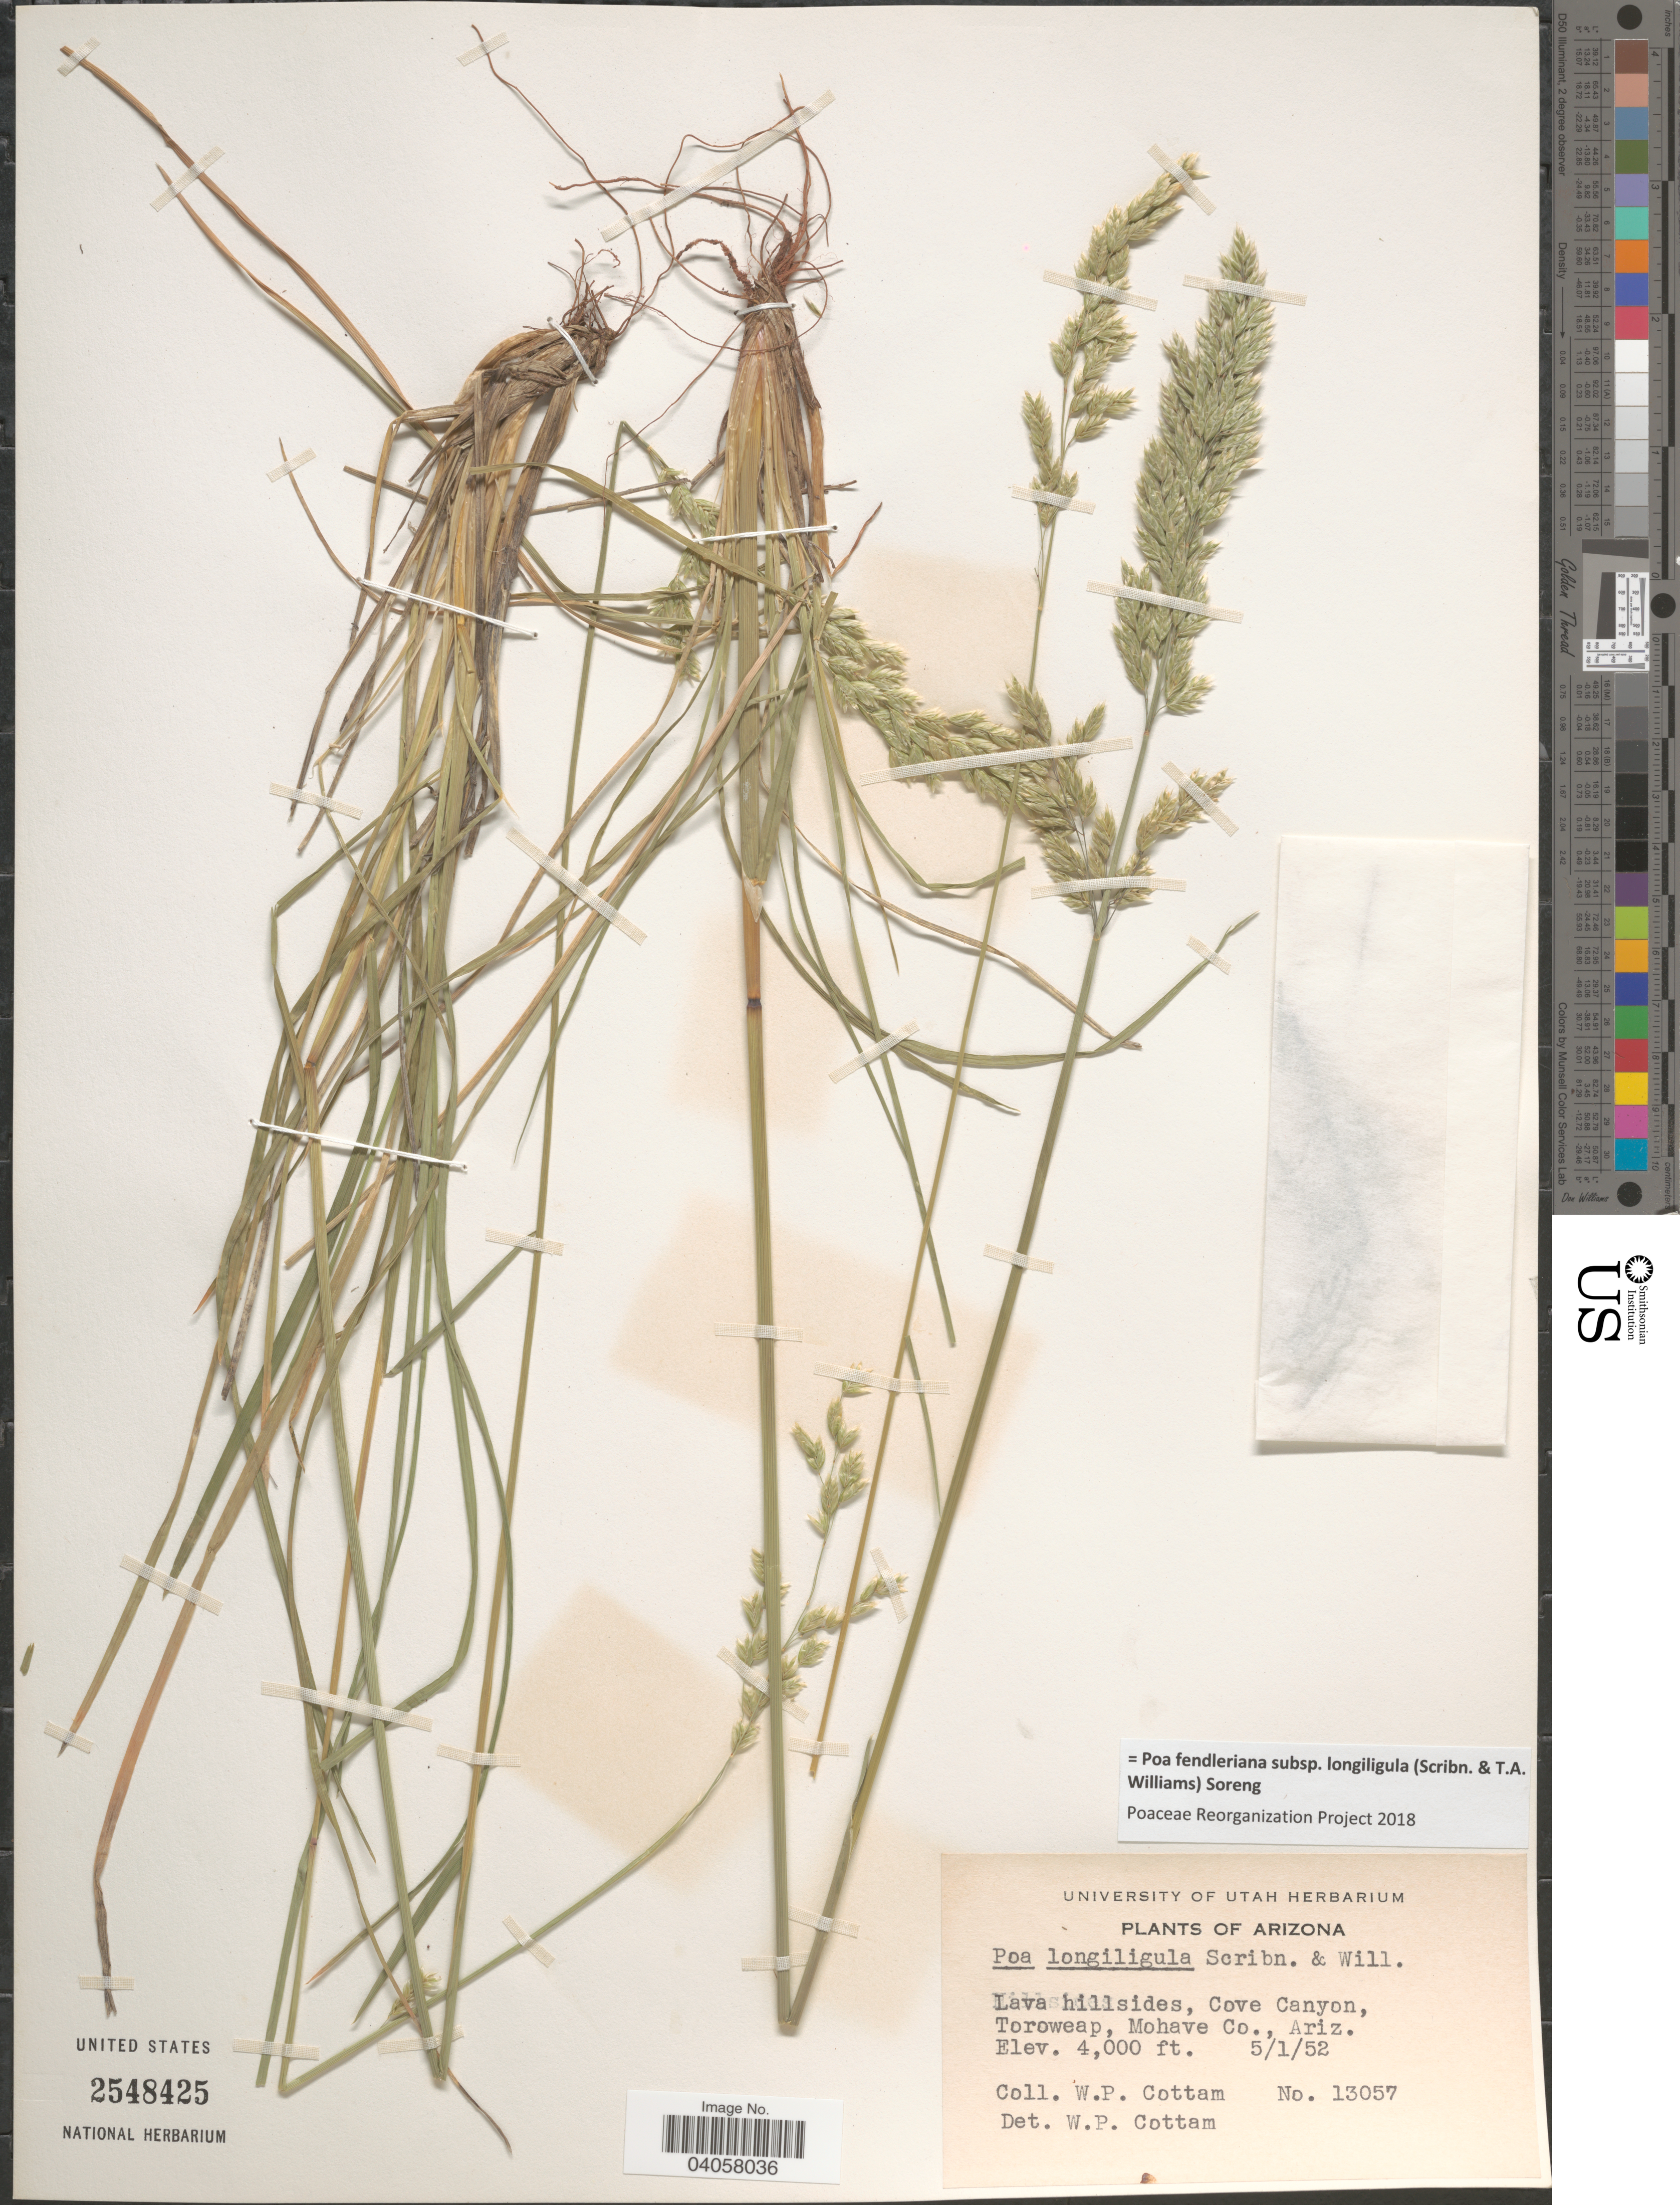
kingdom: Plantae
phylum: Tracheophyta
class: Liliopsida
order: Poales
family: Poaceae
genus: Poa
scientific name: Poa fendleriana subsp. longiligula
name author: (Scribn. & T.A. Williams) Soreng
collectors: W. Cottam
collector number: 13057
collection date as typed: Transcribed d/m/y: 1/5/52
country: United States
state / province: Arizona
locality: Lava hillsides, Cove Canyon, Toroweap, Mohave Co.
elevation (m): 1219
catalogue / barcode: US 2548425